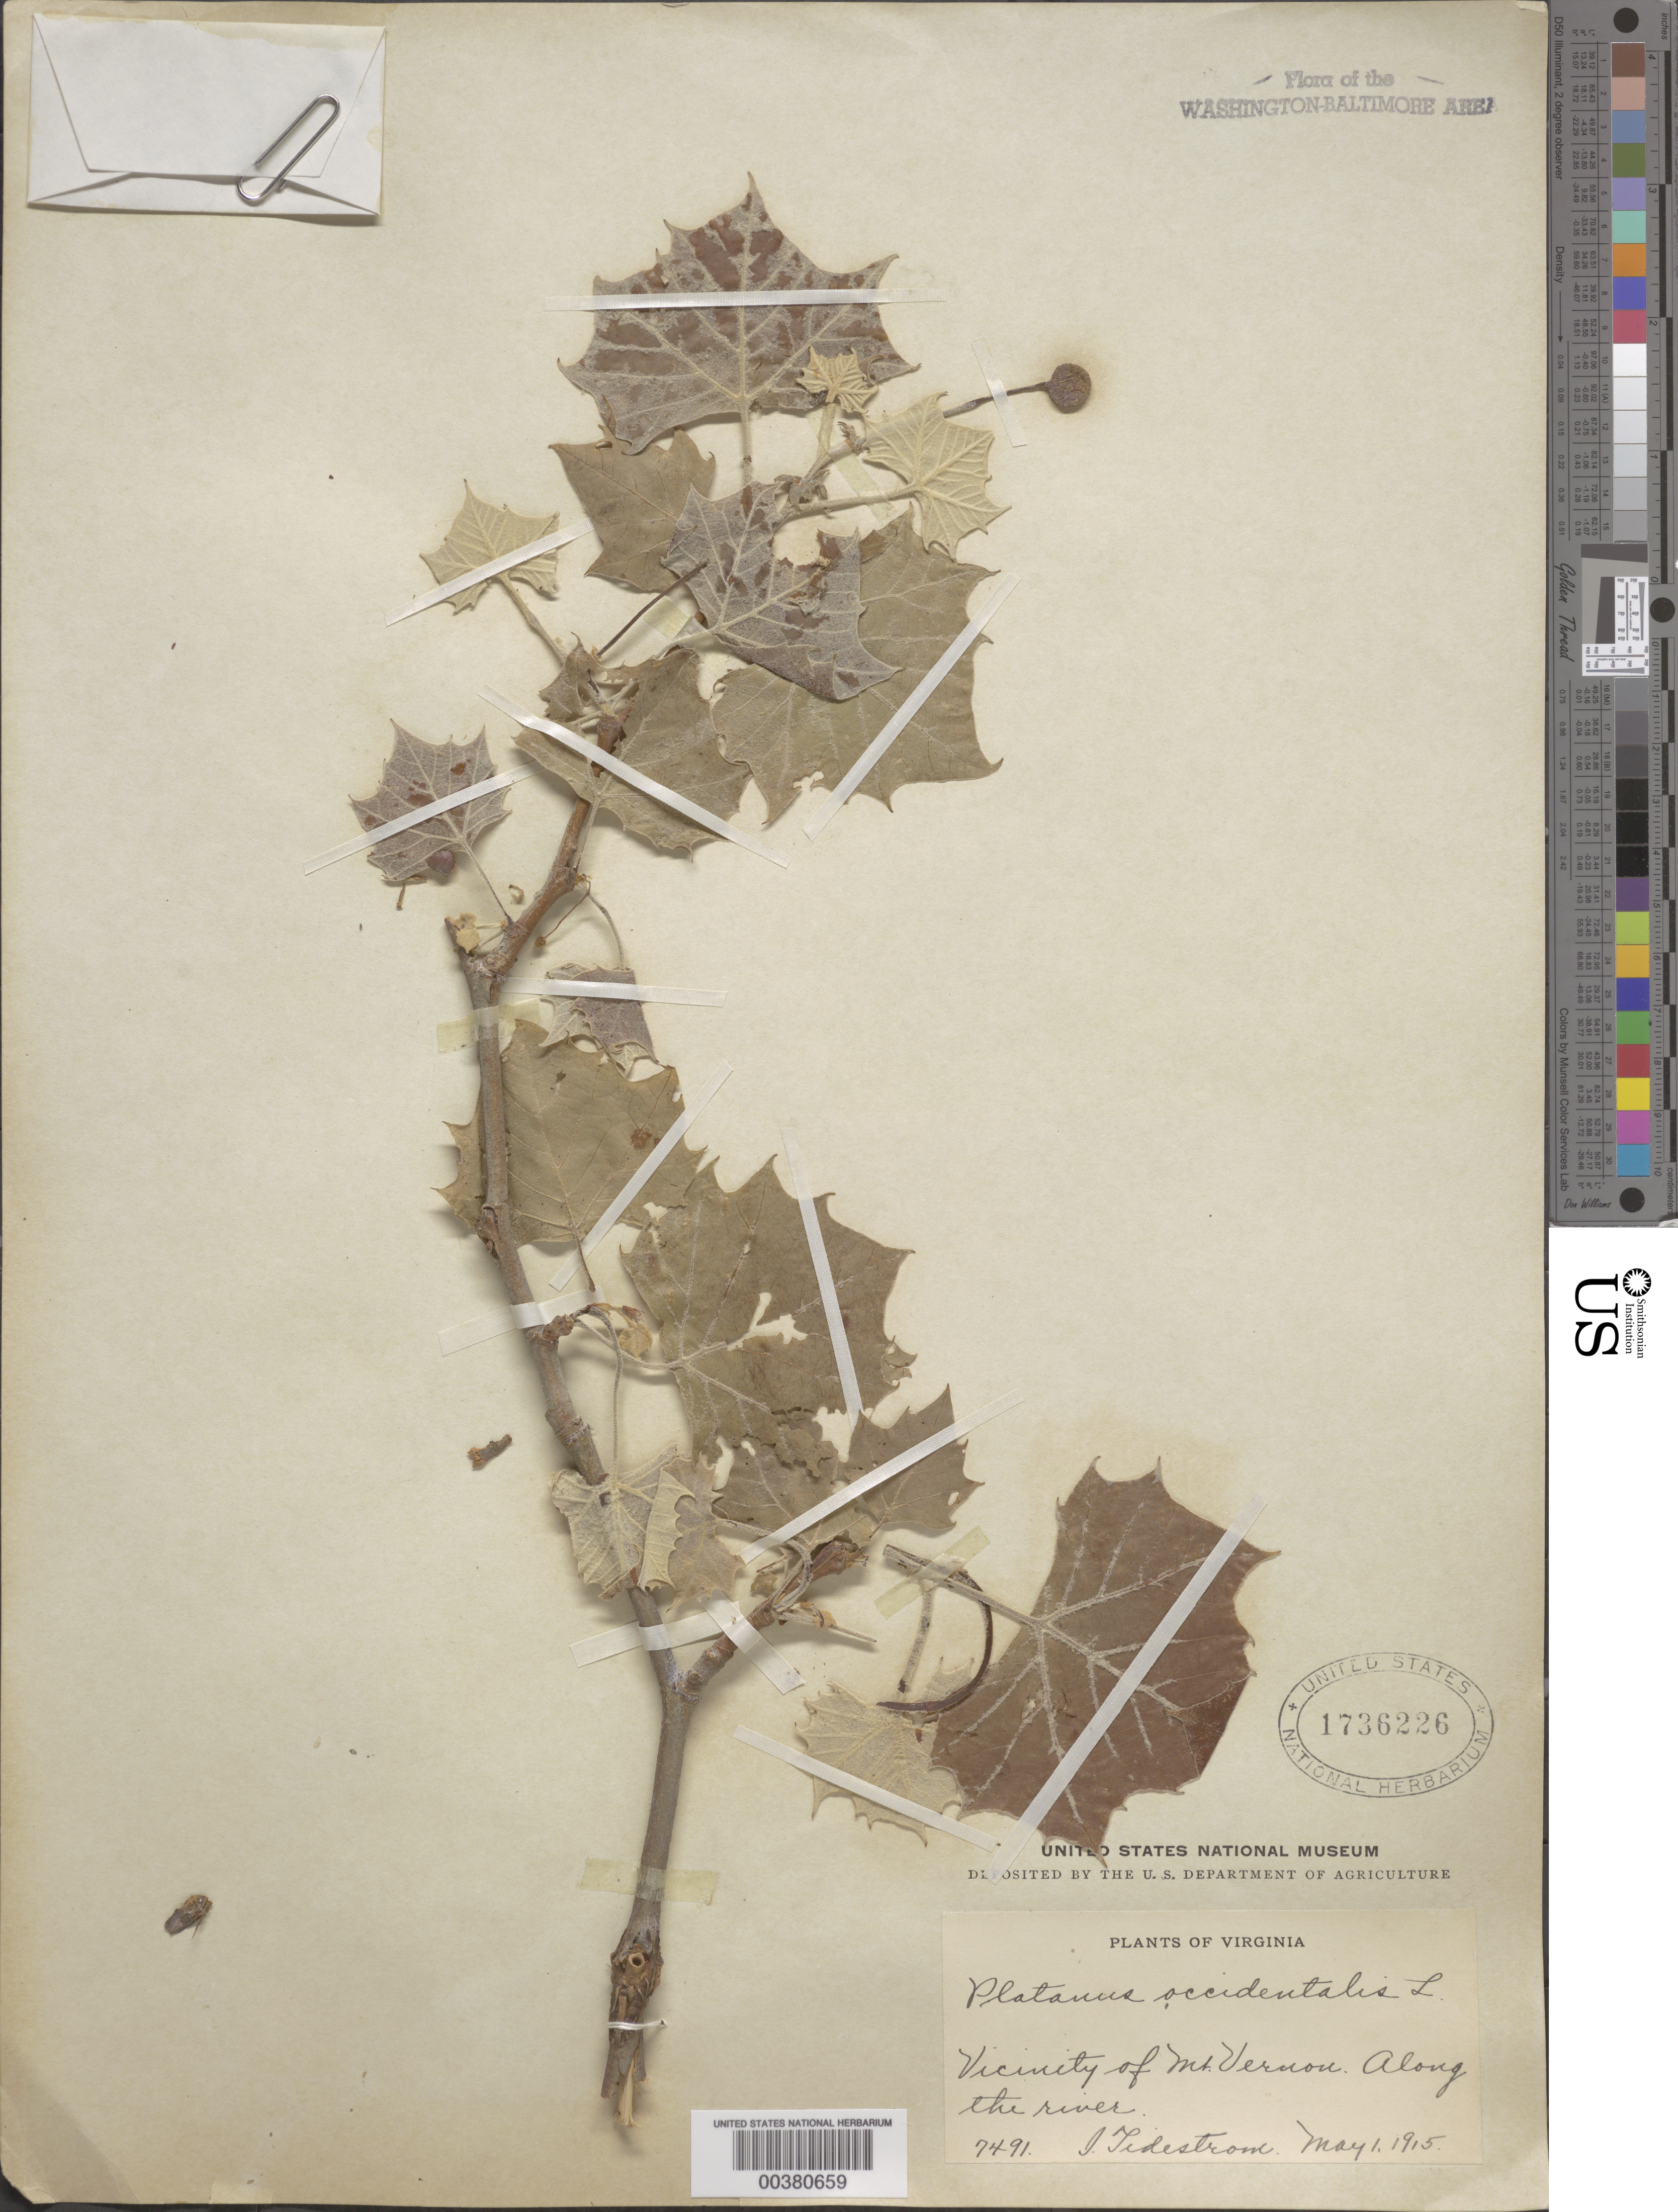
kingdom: Plantae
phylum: Tracheophyta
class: Magnoliopsida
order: Proteales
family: Platanaceae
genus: Platanus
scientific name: Platanus occidentalis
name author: L.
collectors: I. F. Tidestrom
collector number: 7491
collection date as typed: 01 May 1915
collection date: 1915-05-01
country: United States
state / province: Virginia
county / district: Fairfax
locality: Mount Vernon vicinity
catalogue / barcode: US 1736226